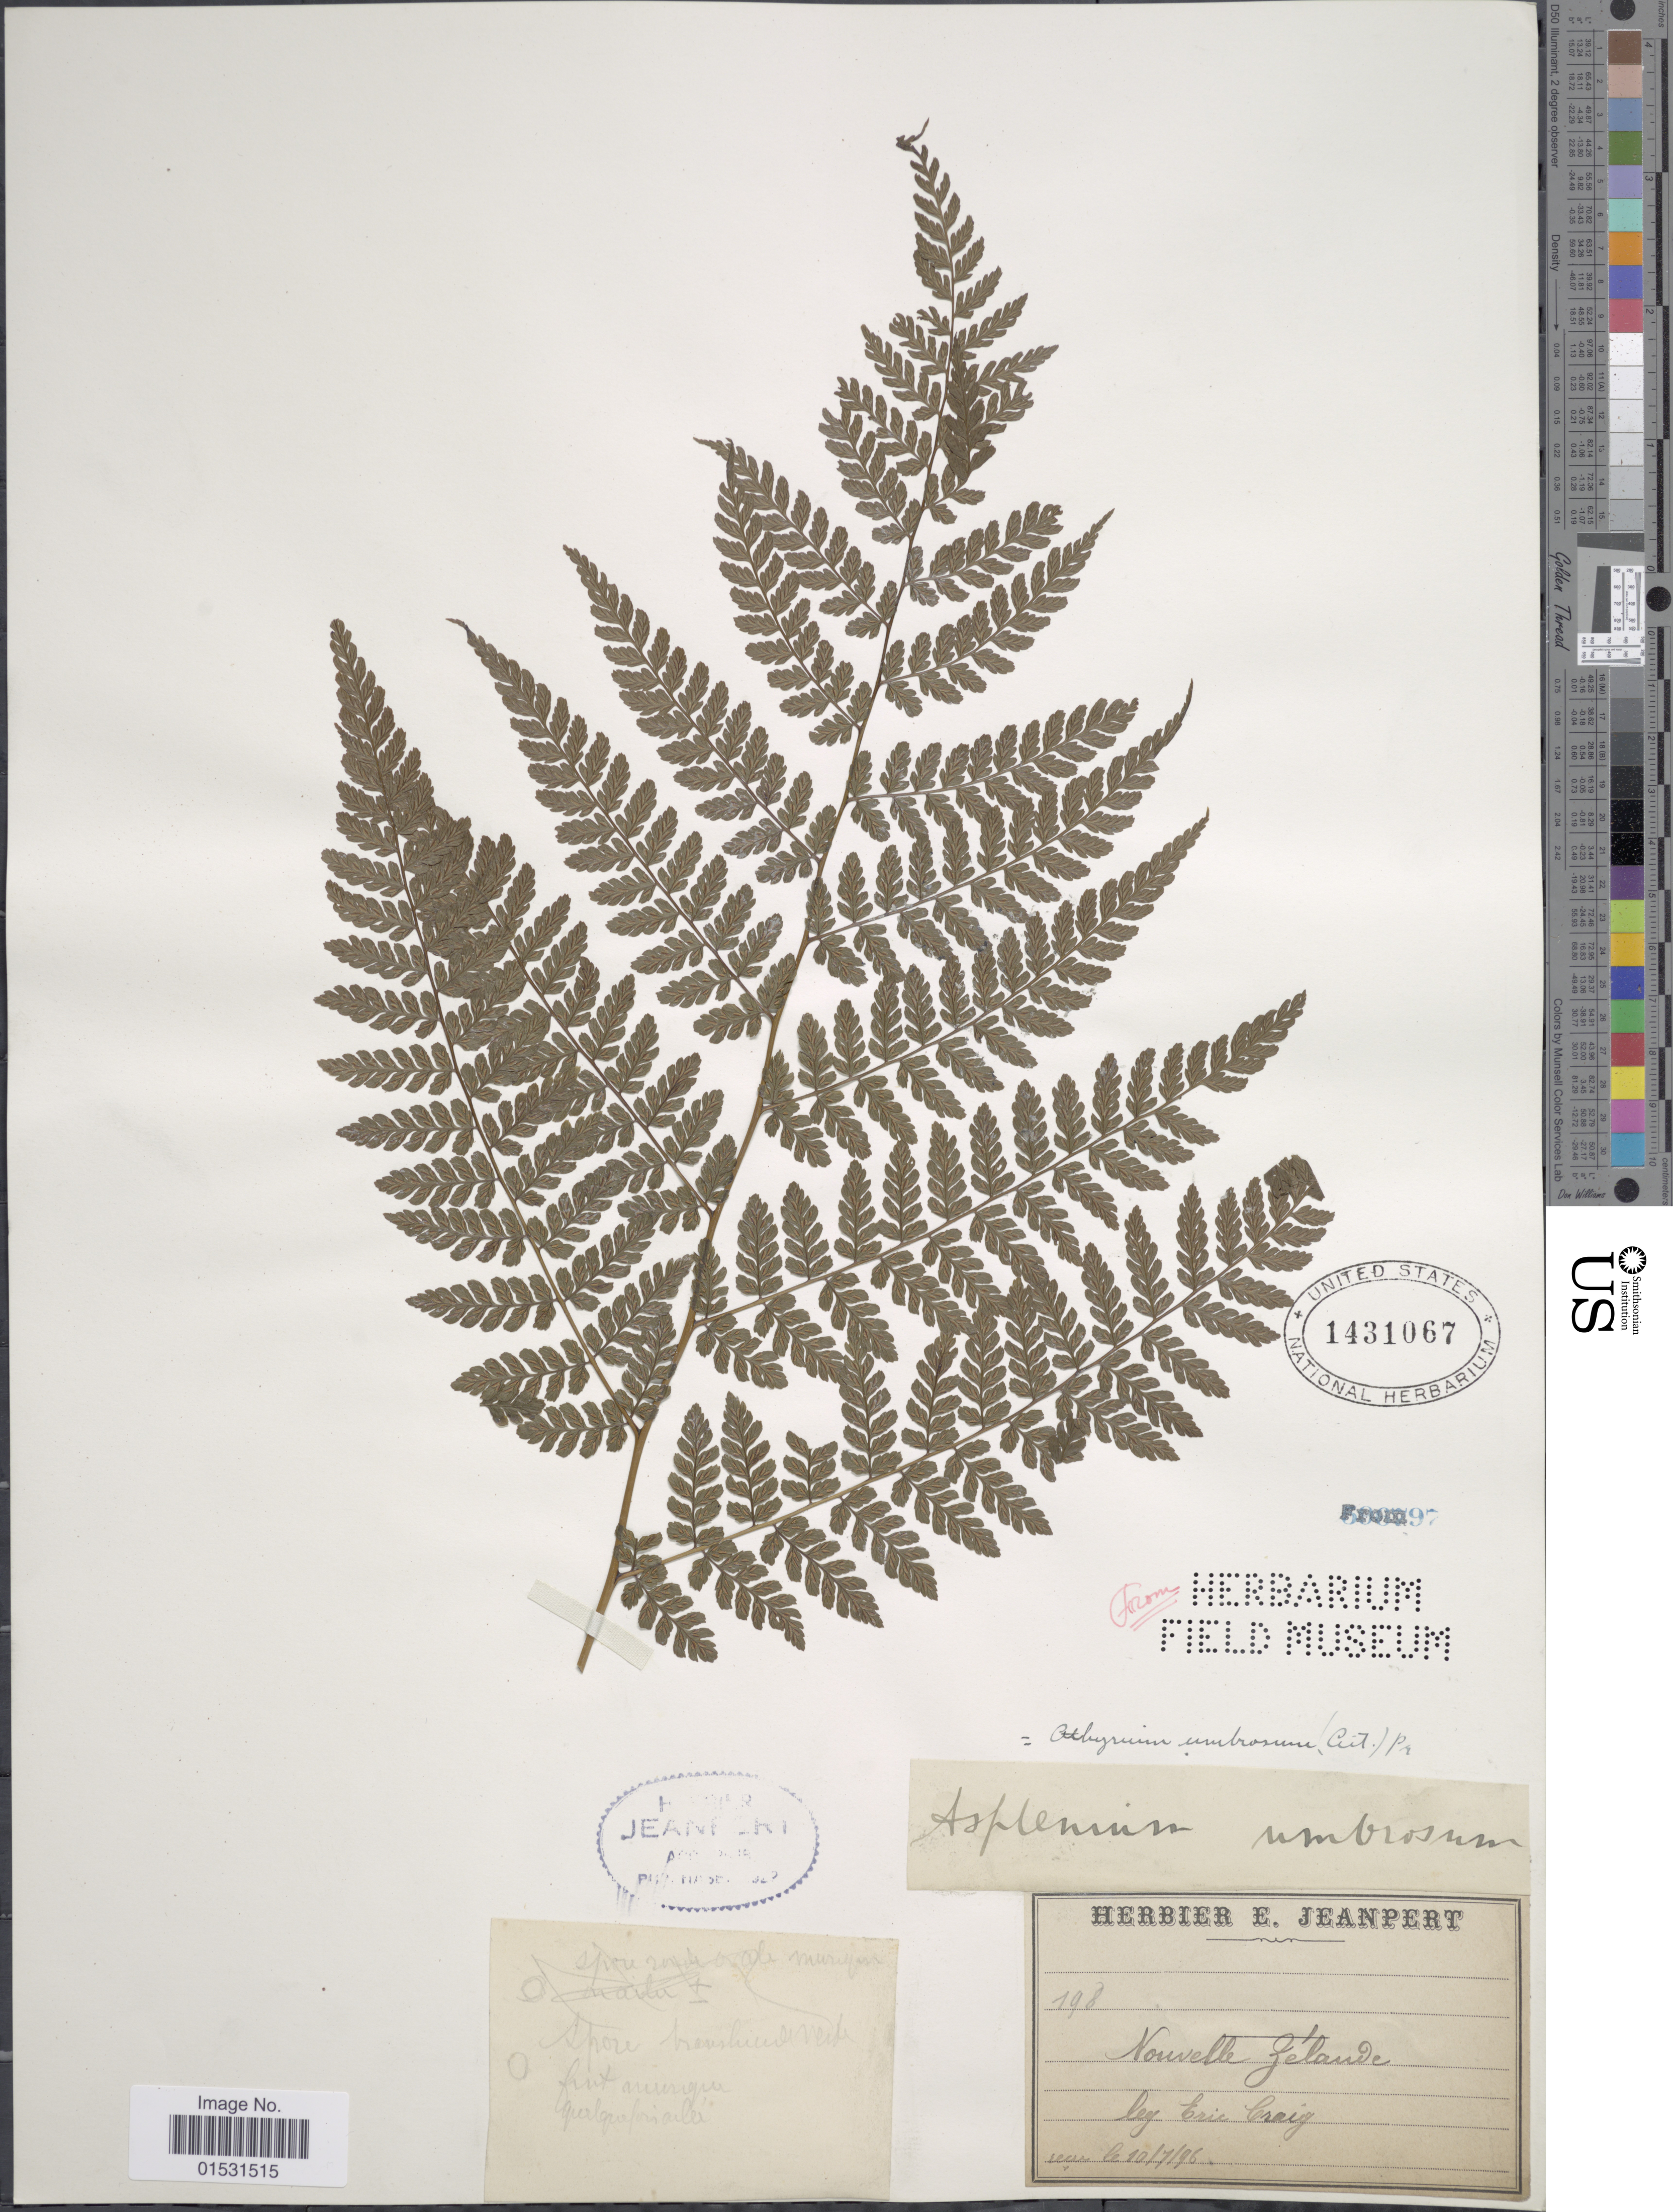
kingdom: Plantae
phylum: Tracheophyta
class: Polypodiopsida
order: Polypodiales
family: Athyriaceae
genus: Diplazium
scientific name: Diplazium caudatum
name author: J. Sm. ex C. Chr.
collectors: E. Craig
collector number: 198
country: New Zealand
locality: Nouvelle Zelande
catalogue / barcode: US 1431067